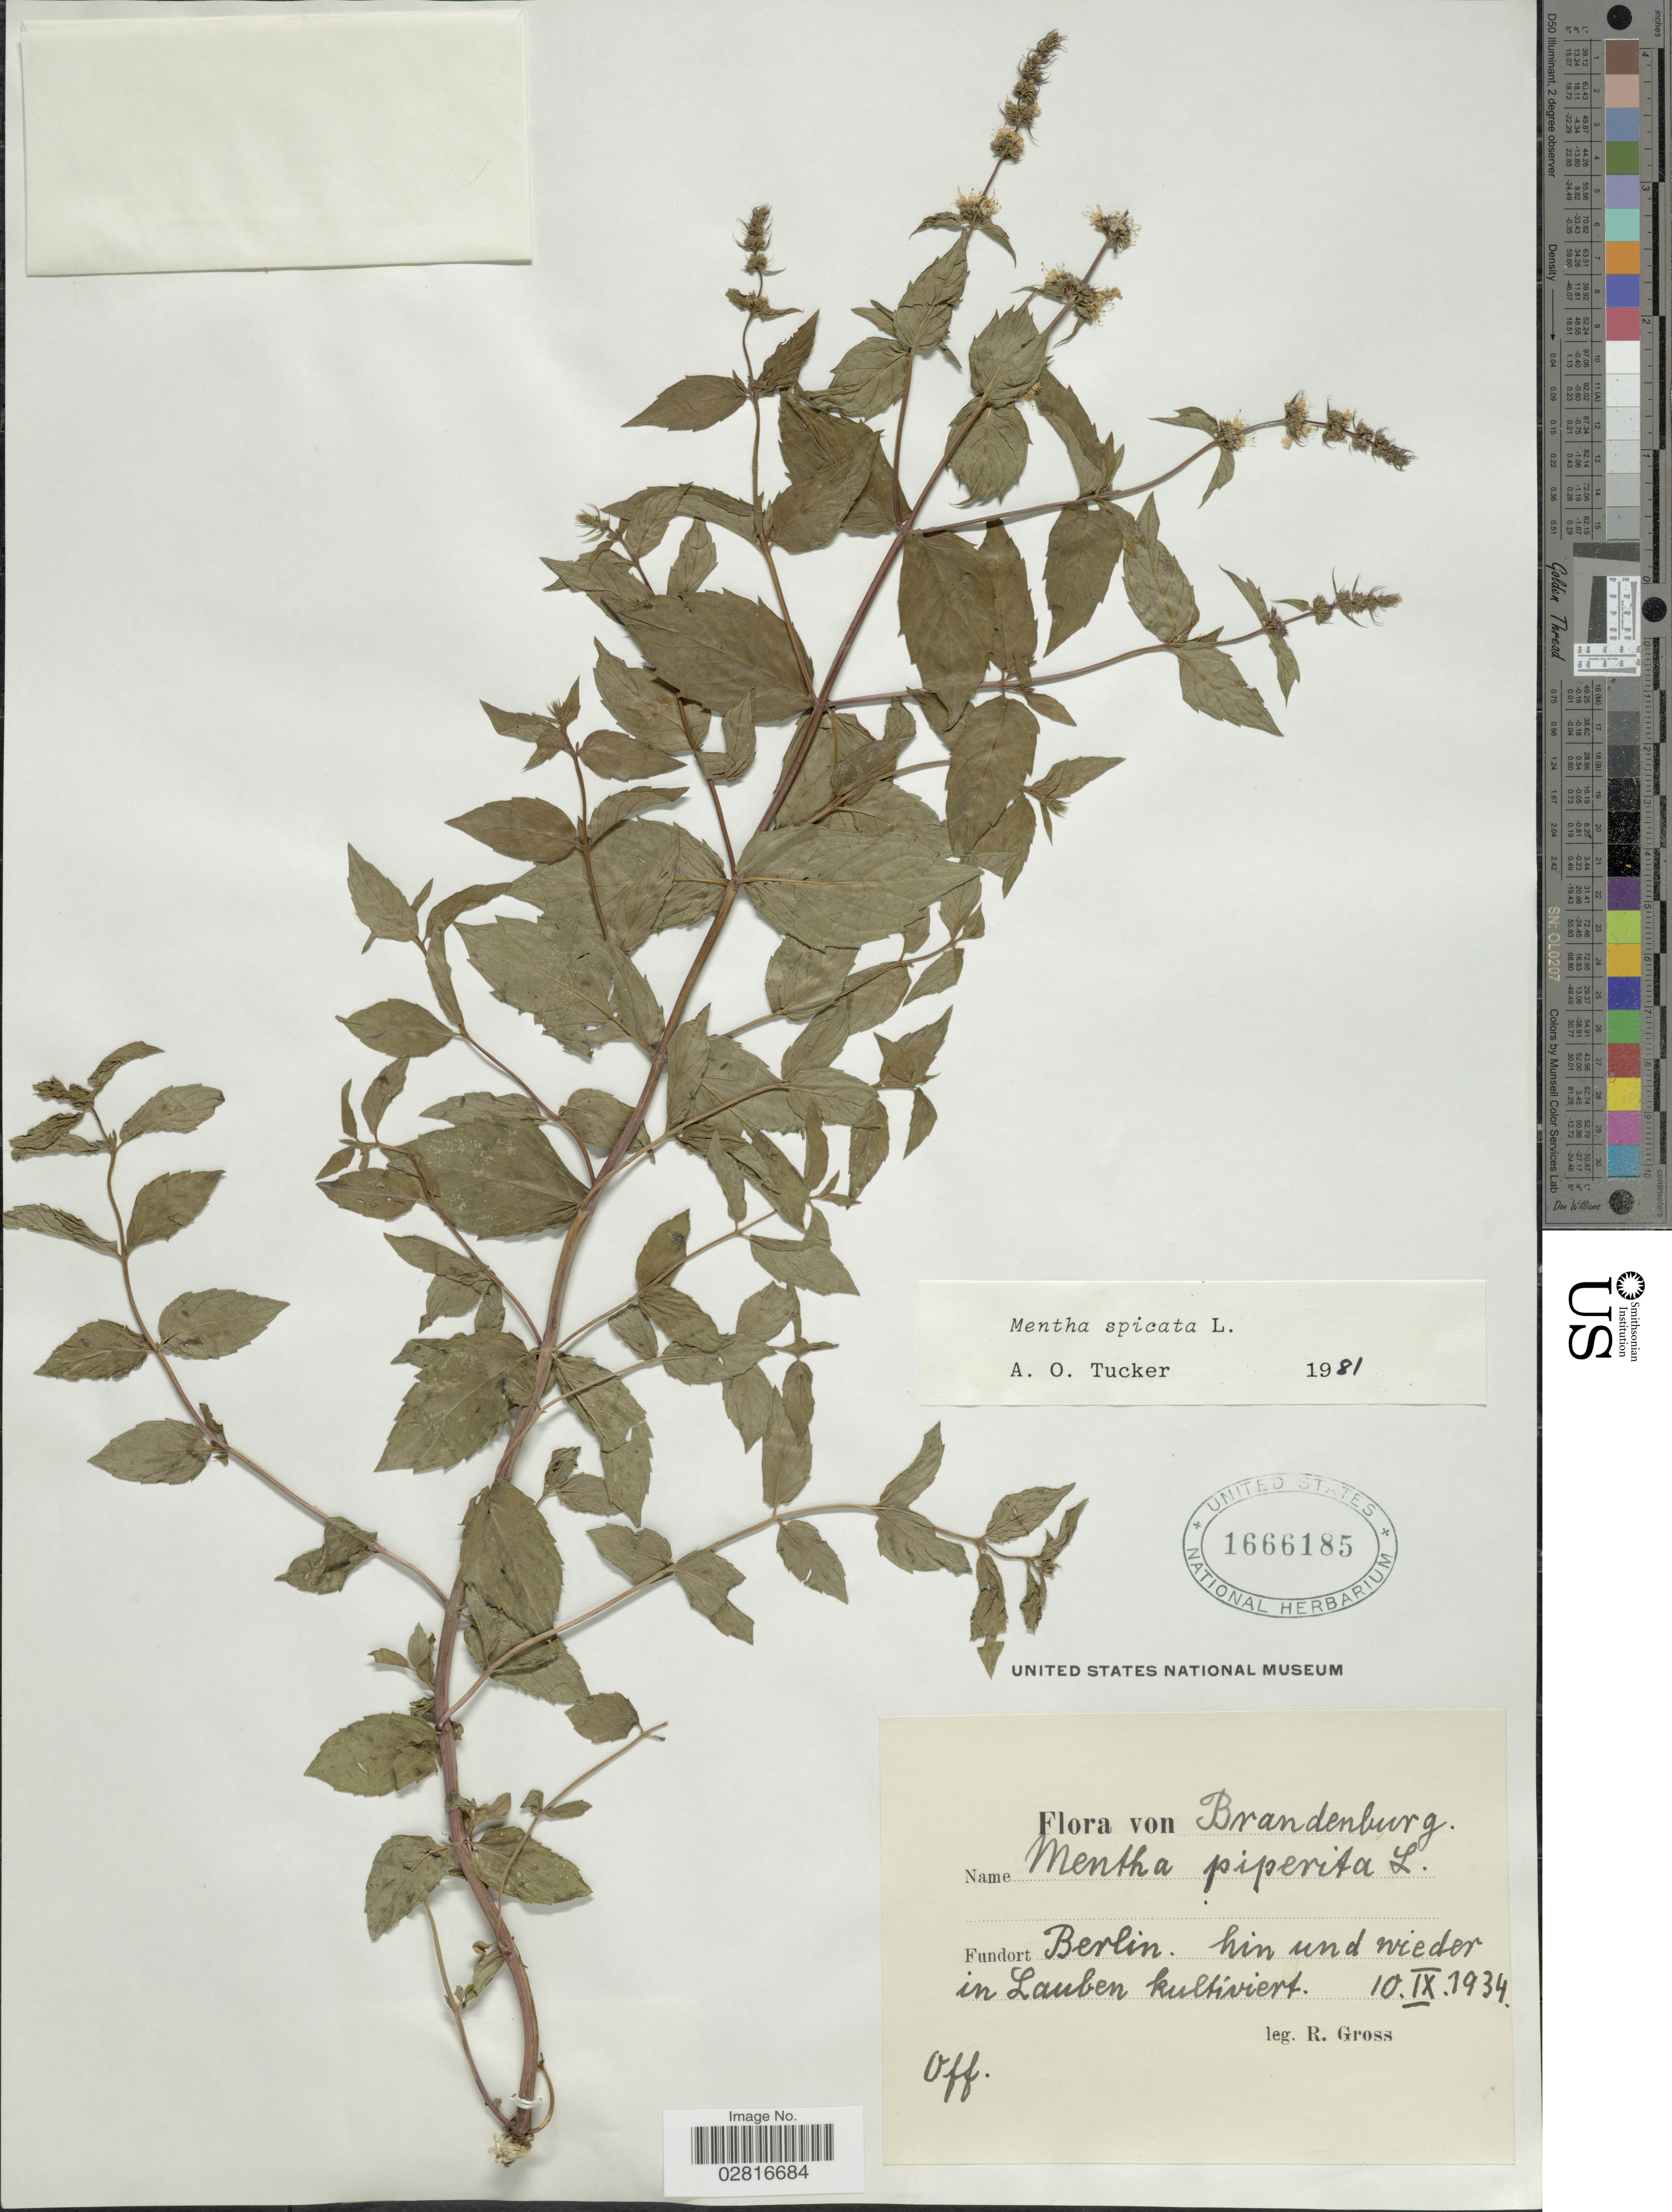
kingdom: Plantae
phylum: Tracheophyta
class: Magnoliopsida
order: Lamiales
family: Lamiaceae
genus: Mentha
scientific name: Mentha spicata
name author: L.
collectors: R. Gross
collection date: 1934-09-10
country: Germany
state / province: Berlin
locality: Brandenburg. Hin und wieder in Lauben kultiviert.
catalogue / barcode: US 1666185